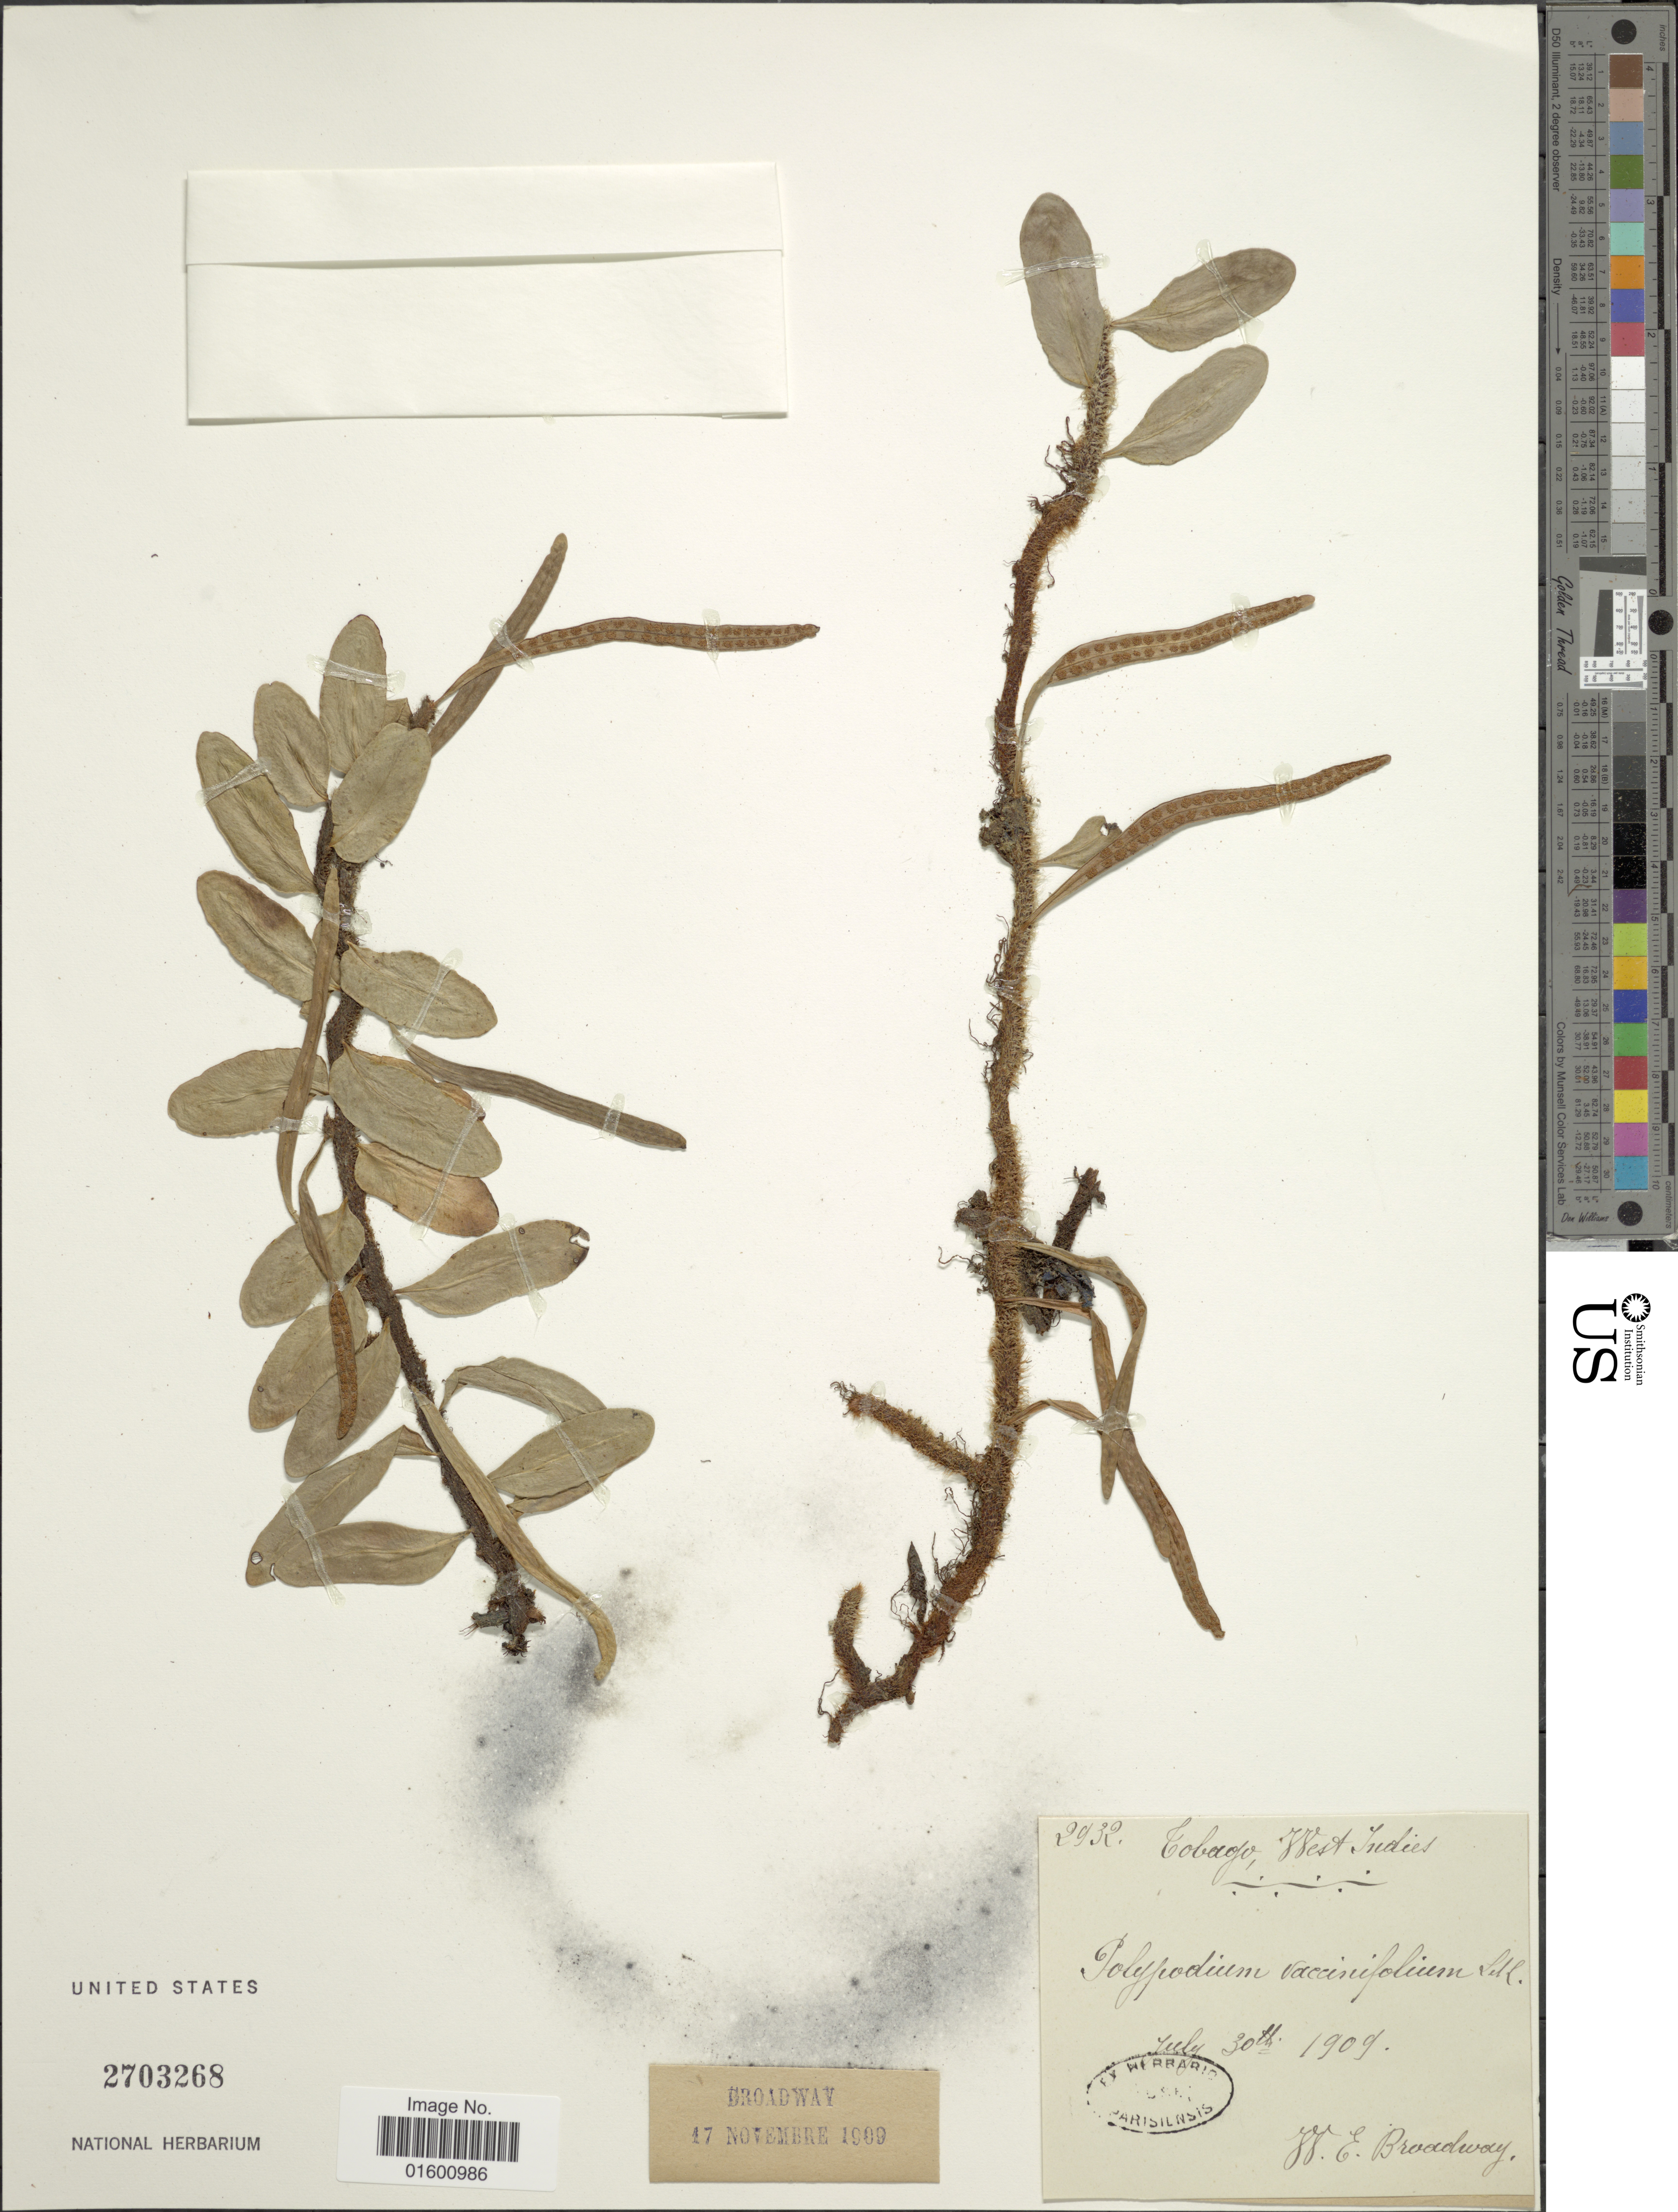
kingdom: Plantae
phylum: Tracheophyta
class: Polypodiopsida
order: Polypodiales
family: Polypodiaceae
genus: Microgramma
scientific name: Microgramma vaccinifolia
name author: (Langsd. & Fisch.) Copel.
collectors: W. E. Broadway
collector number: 2932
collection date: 1909-07-30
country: Trinidad and Tobago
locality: Tobago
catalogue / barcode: US 2703268